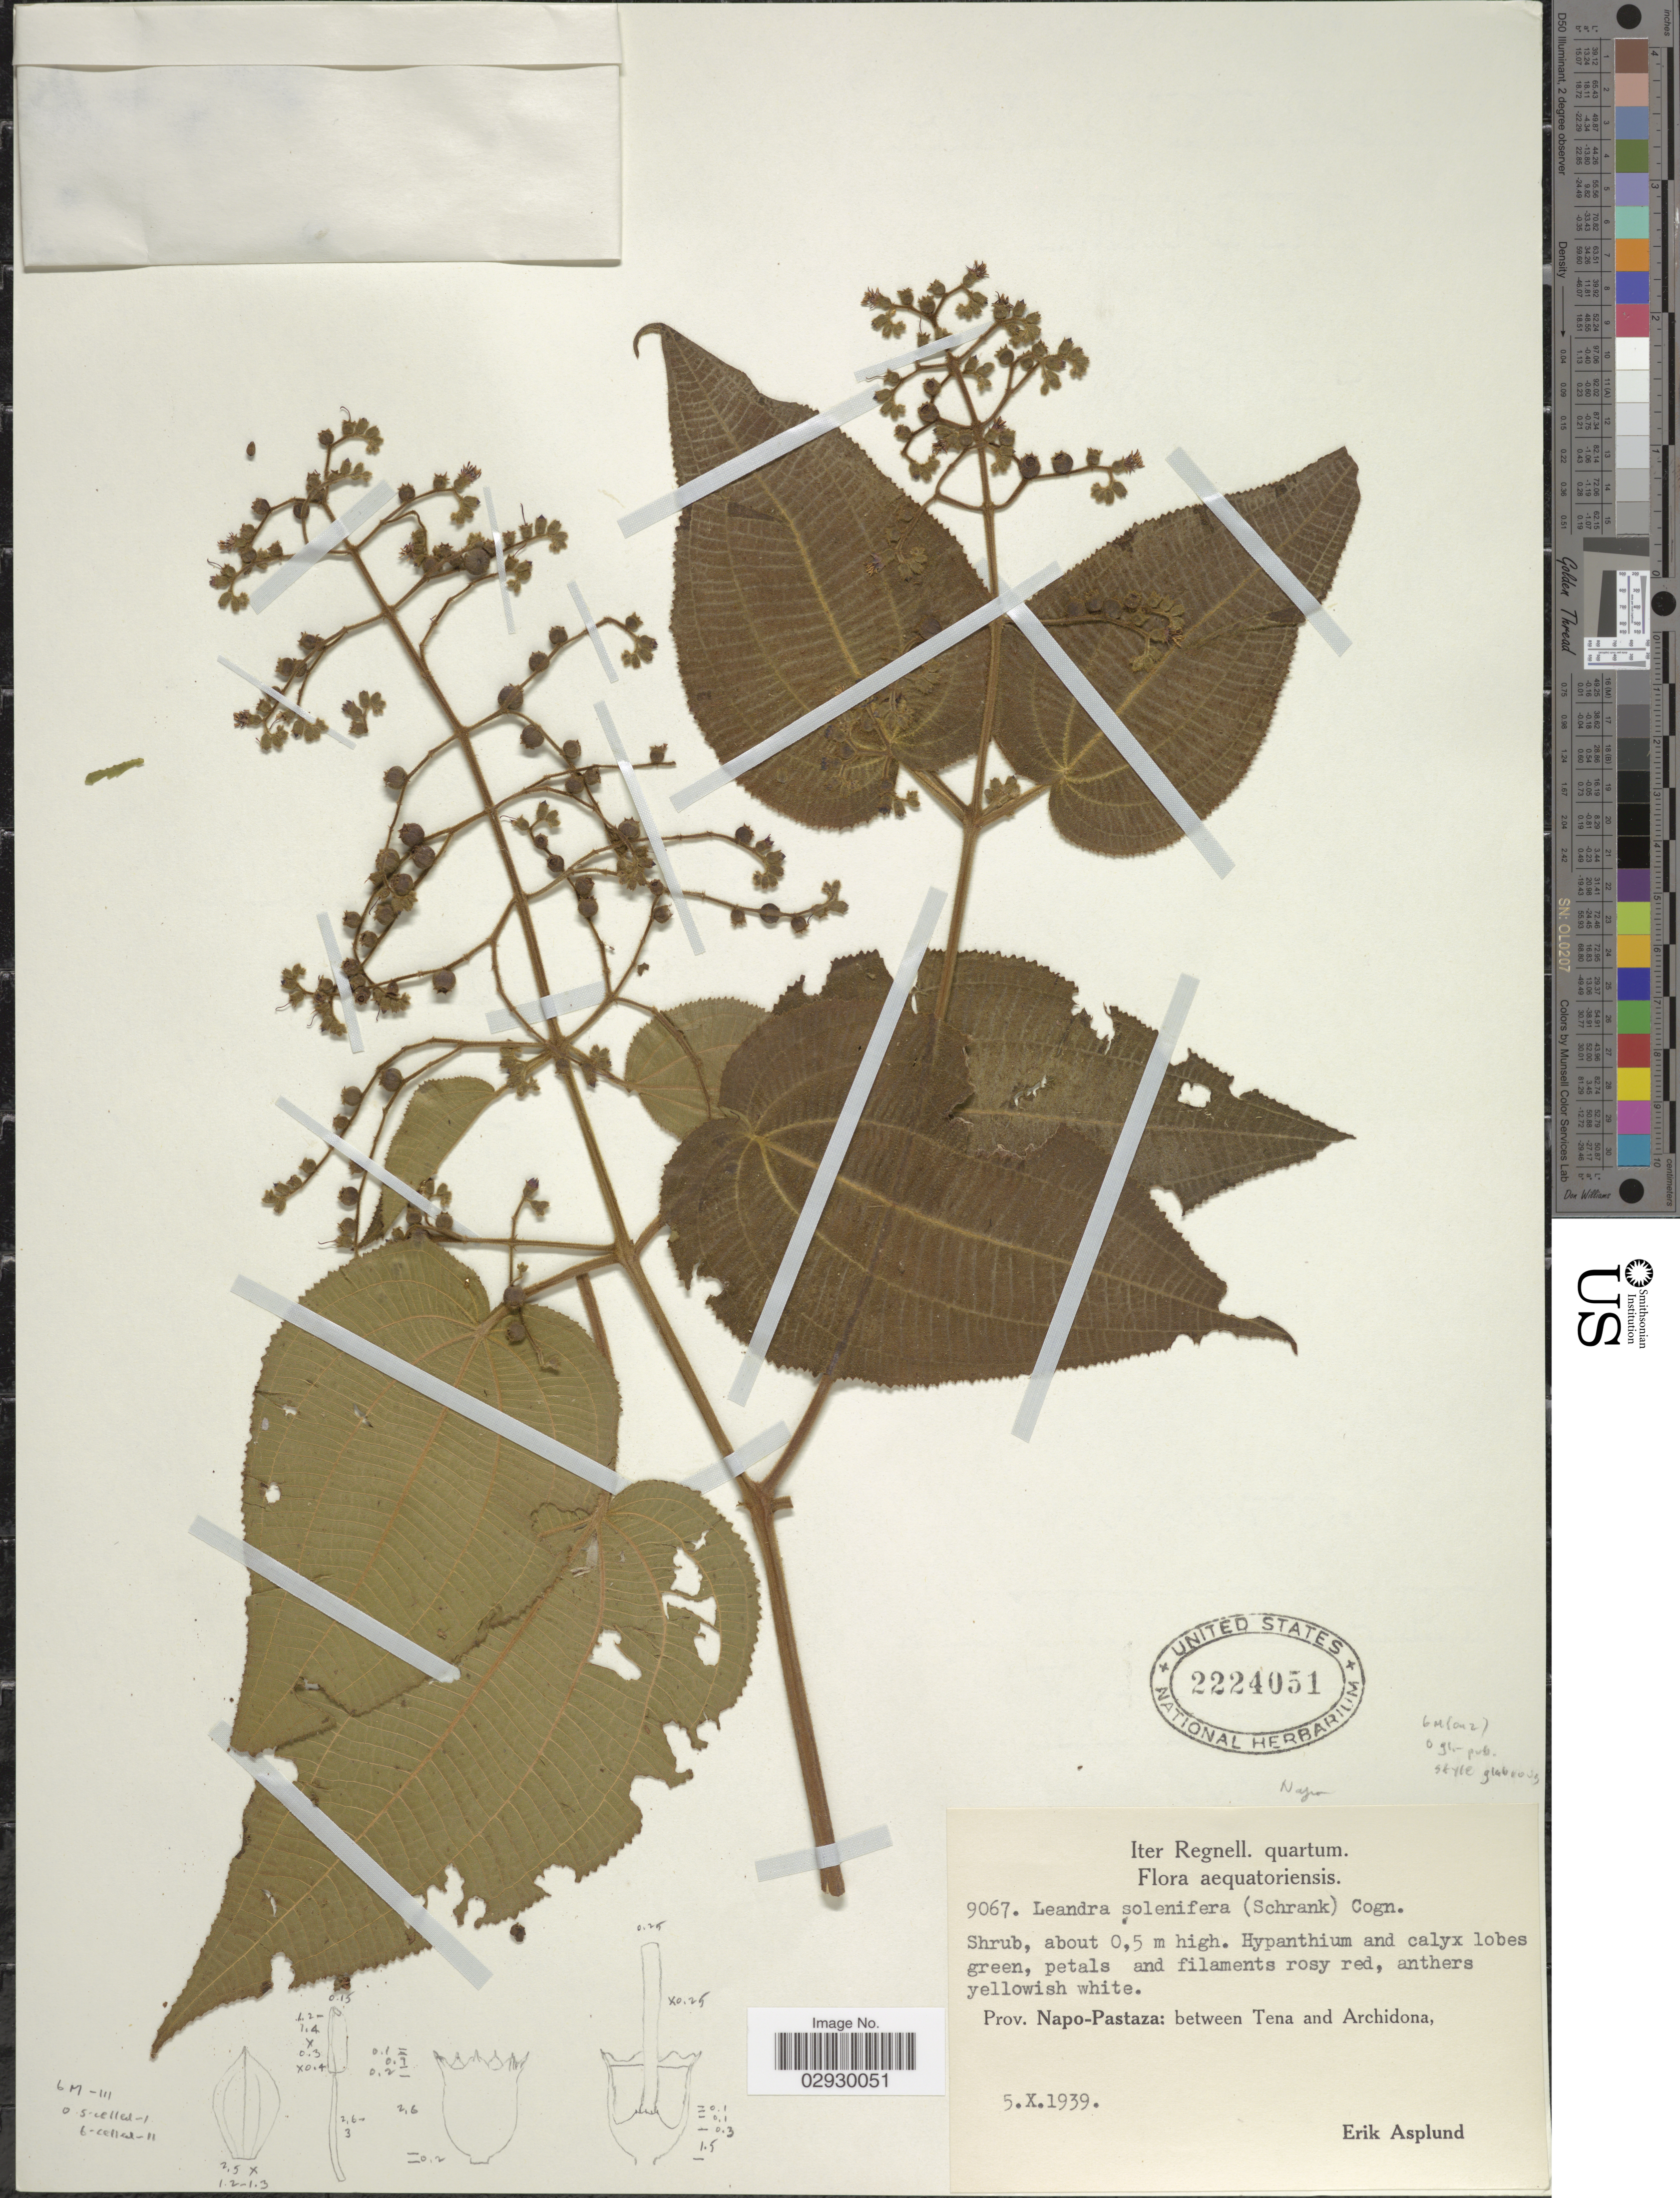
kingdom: Plantae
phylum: Tracheophyta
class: Magnoliopsida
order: Myrtales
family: Melastomataceae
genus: Leandra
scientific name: Leandra solenifera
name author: Cogn.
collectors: E. Asplund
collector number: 9067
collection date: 1939-10-05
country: Ecuador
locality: Prov. Napo-Pastaza: between Tena and Archidona.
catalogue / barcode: US 2224051